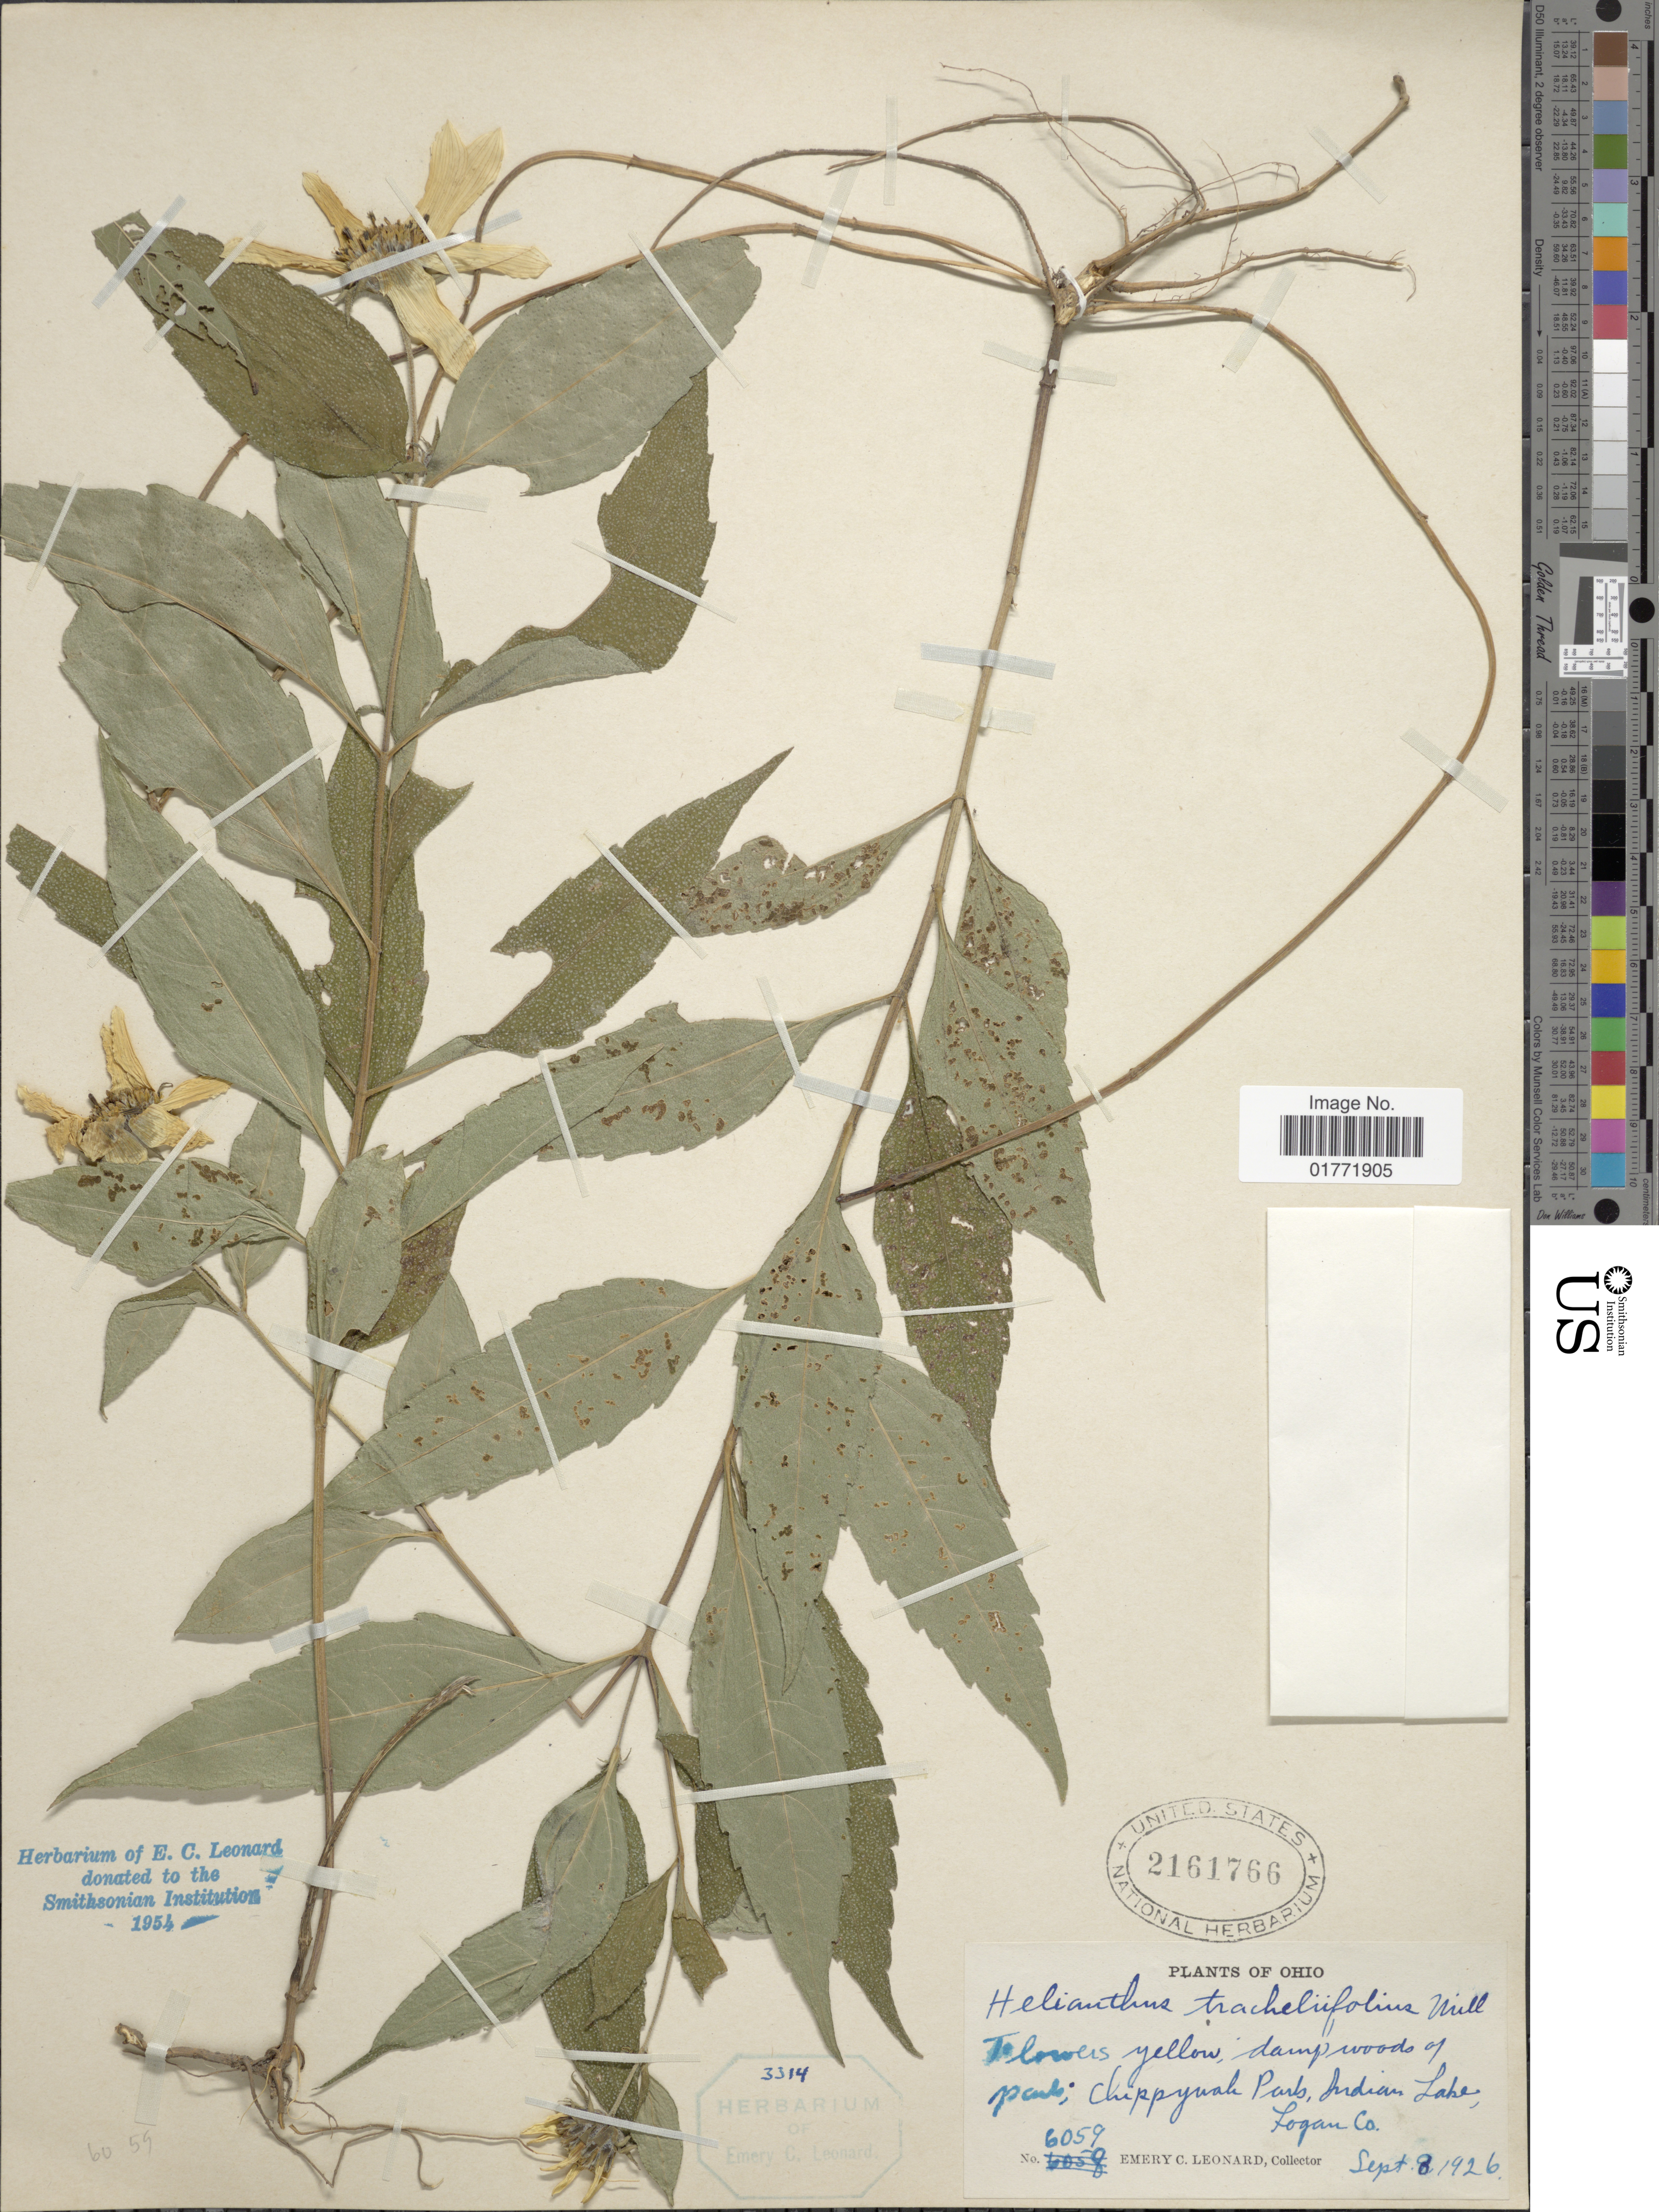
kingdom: Plantae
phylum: Tracheophyta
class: Magnoliopsida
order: Asterales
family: Asteraceae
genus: Helianthus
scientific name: Helianthus tracheliifolius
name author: Mill.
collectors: E. C. Leonard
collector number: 6059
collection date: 1926-09-08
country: United States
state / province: Ohio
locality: Chippyuah parks,Indian lake Fogan Co.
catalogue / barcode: US 2161766